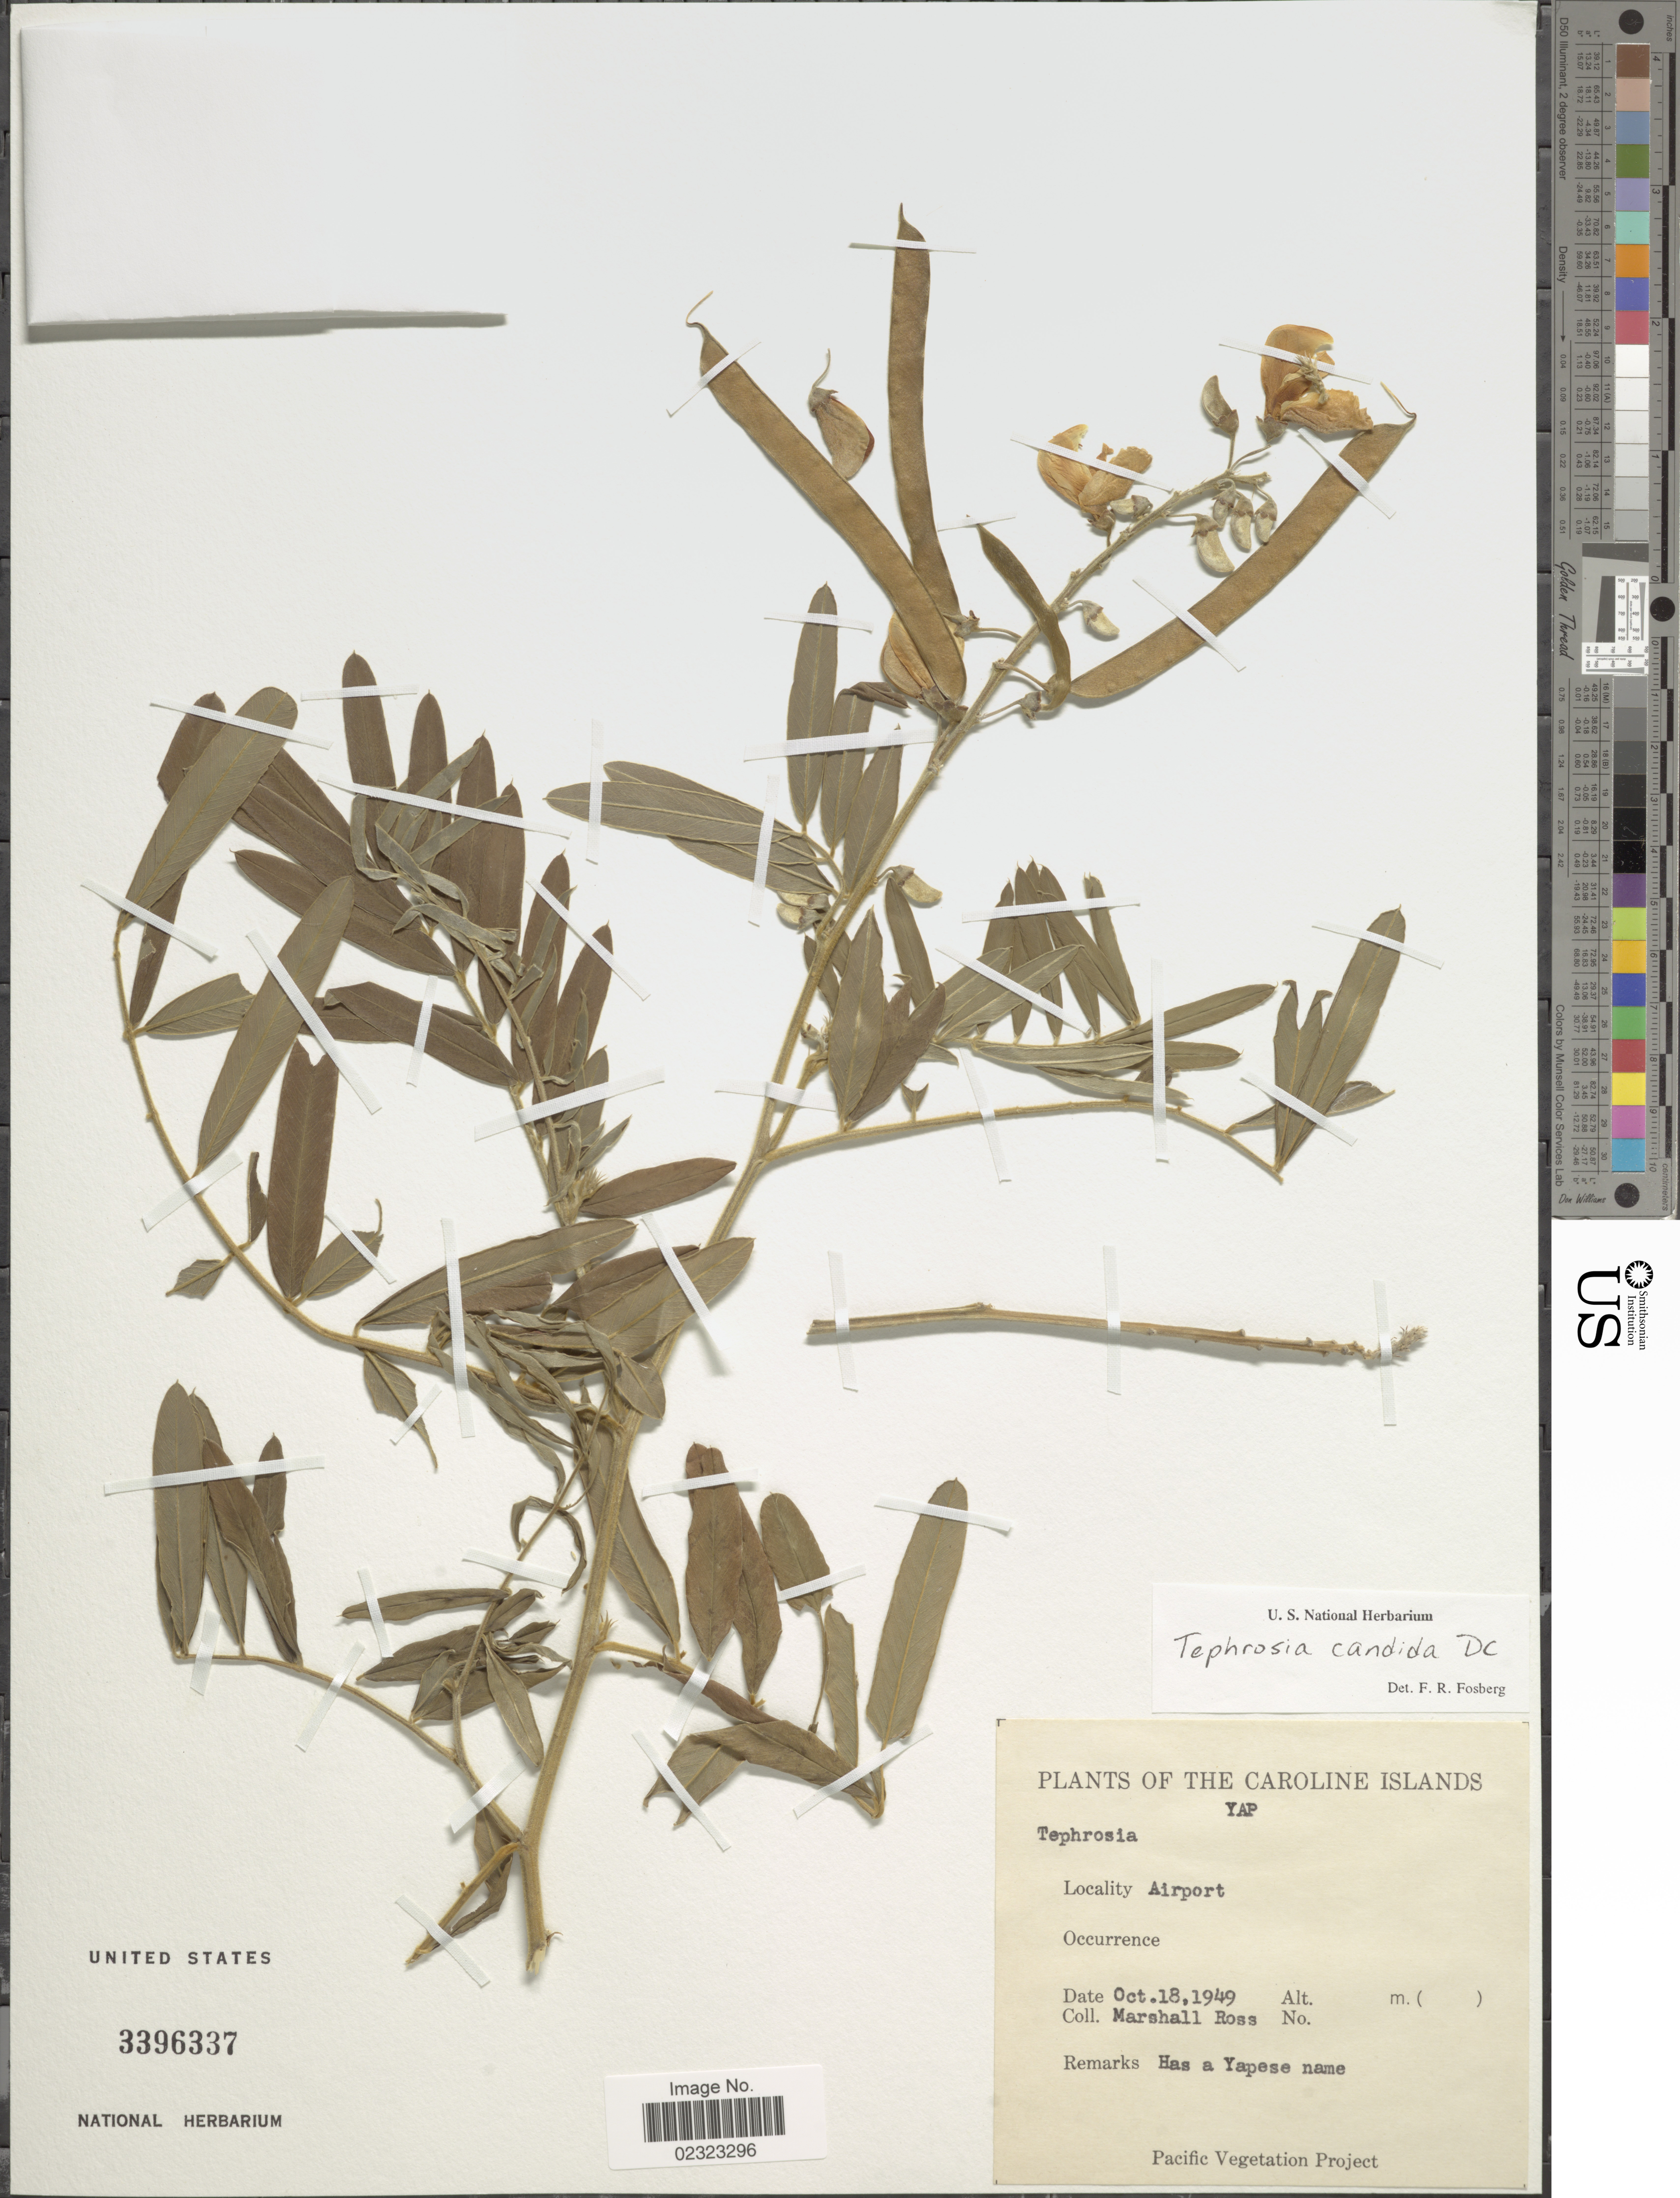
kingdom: Plantae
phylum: Tracheophyta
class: Magnoliopsida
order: Fabales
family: Fabaceae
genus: Tephrosia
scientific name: Tephrosia candida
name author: DC.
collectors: M. Ross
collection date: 1949-10-18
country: Micronesia, Federated States of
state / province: Yap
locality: Caroline Islands, Airport.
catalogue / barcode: US 3396337